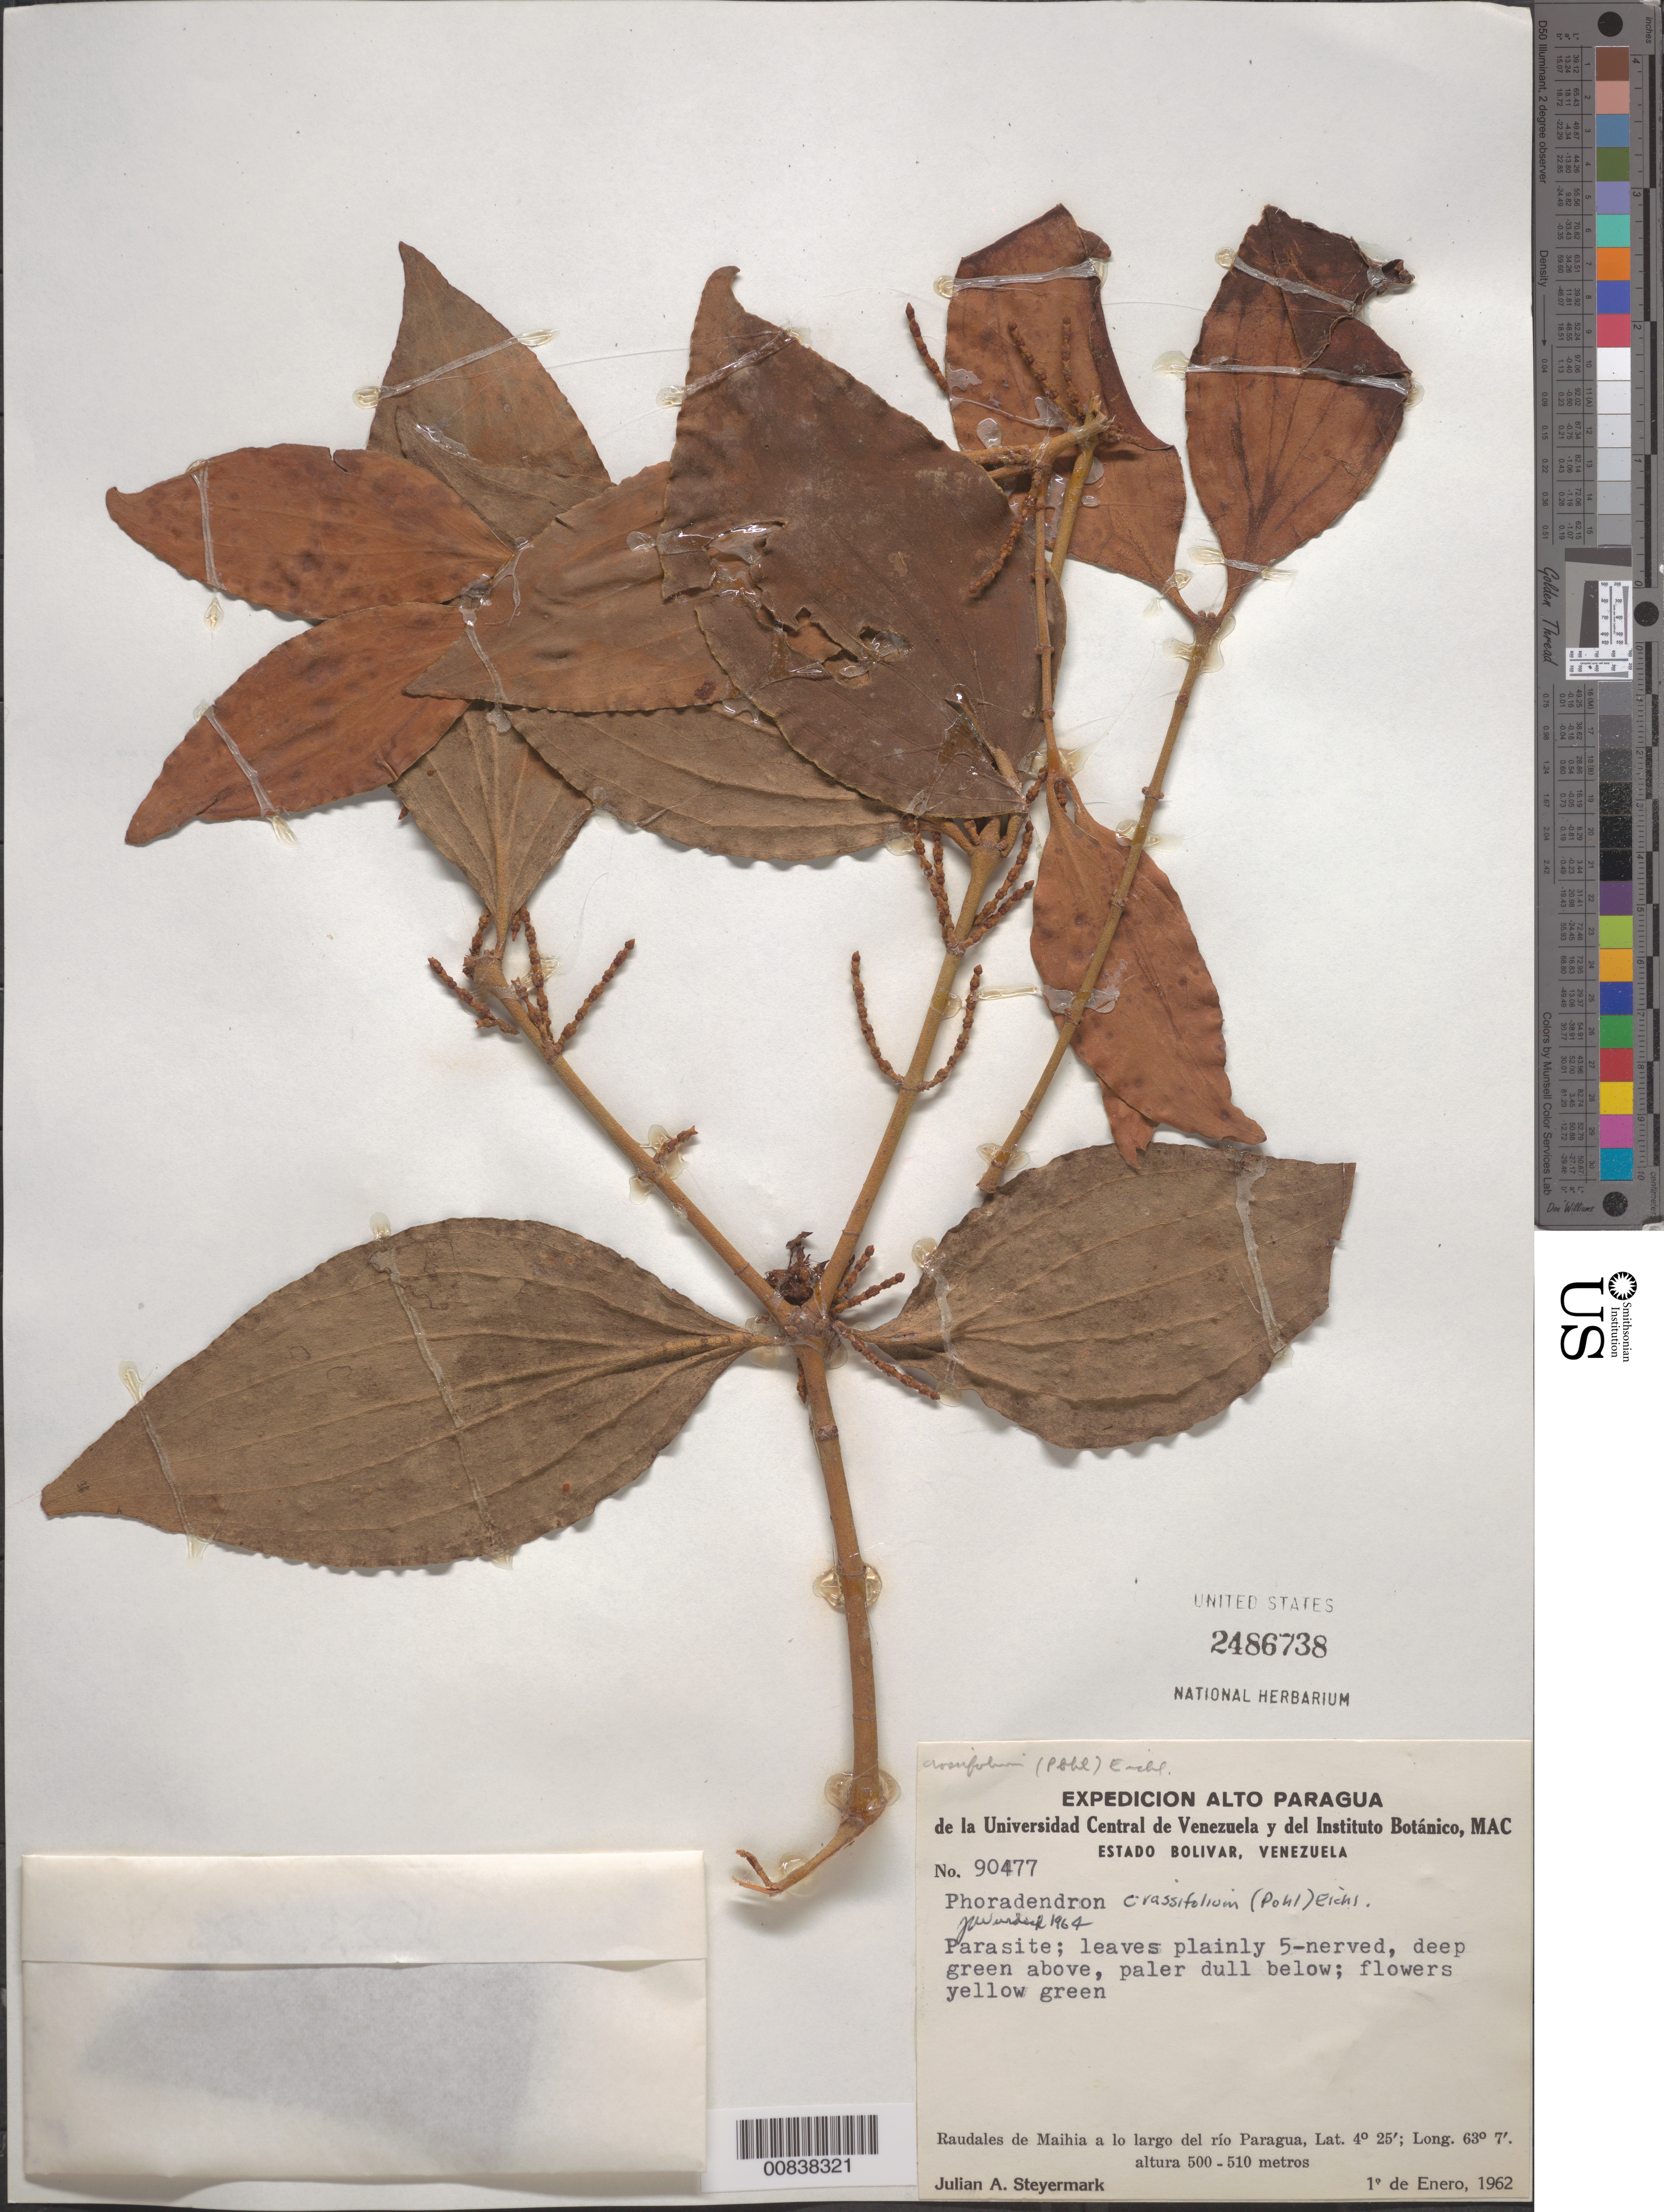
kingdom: Plantae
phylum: Tracheophyta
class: Magnoliopsida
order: Santalales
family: Viscaceae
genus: Phoradendron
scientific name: Phoradendron crassifolium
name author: (Pohl ex DC.) Eichler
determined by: Wurdack, John J., (US), US (UNITED STATES)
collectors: J. Steyermark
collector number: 90477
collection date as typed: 1-Jan-62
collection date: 1962-01-01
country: Venezuela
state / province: Bolívar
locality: Raudales de Maihia, Rió Paragua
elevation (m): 500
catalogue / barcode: US 2486738